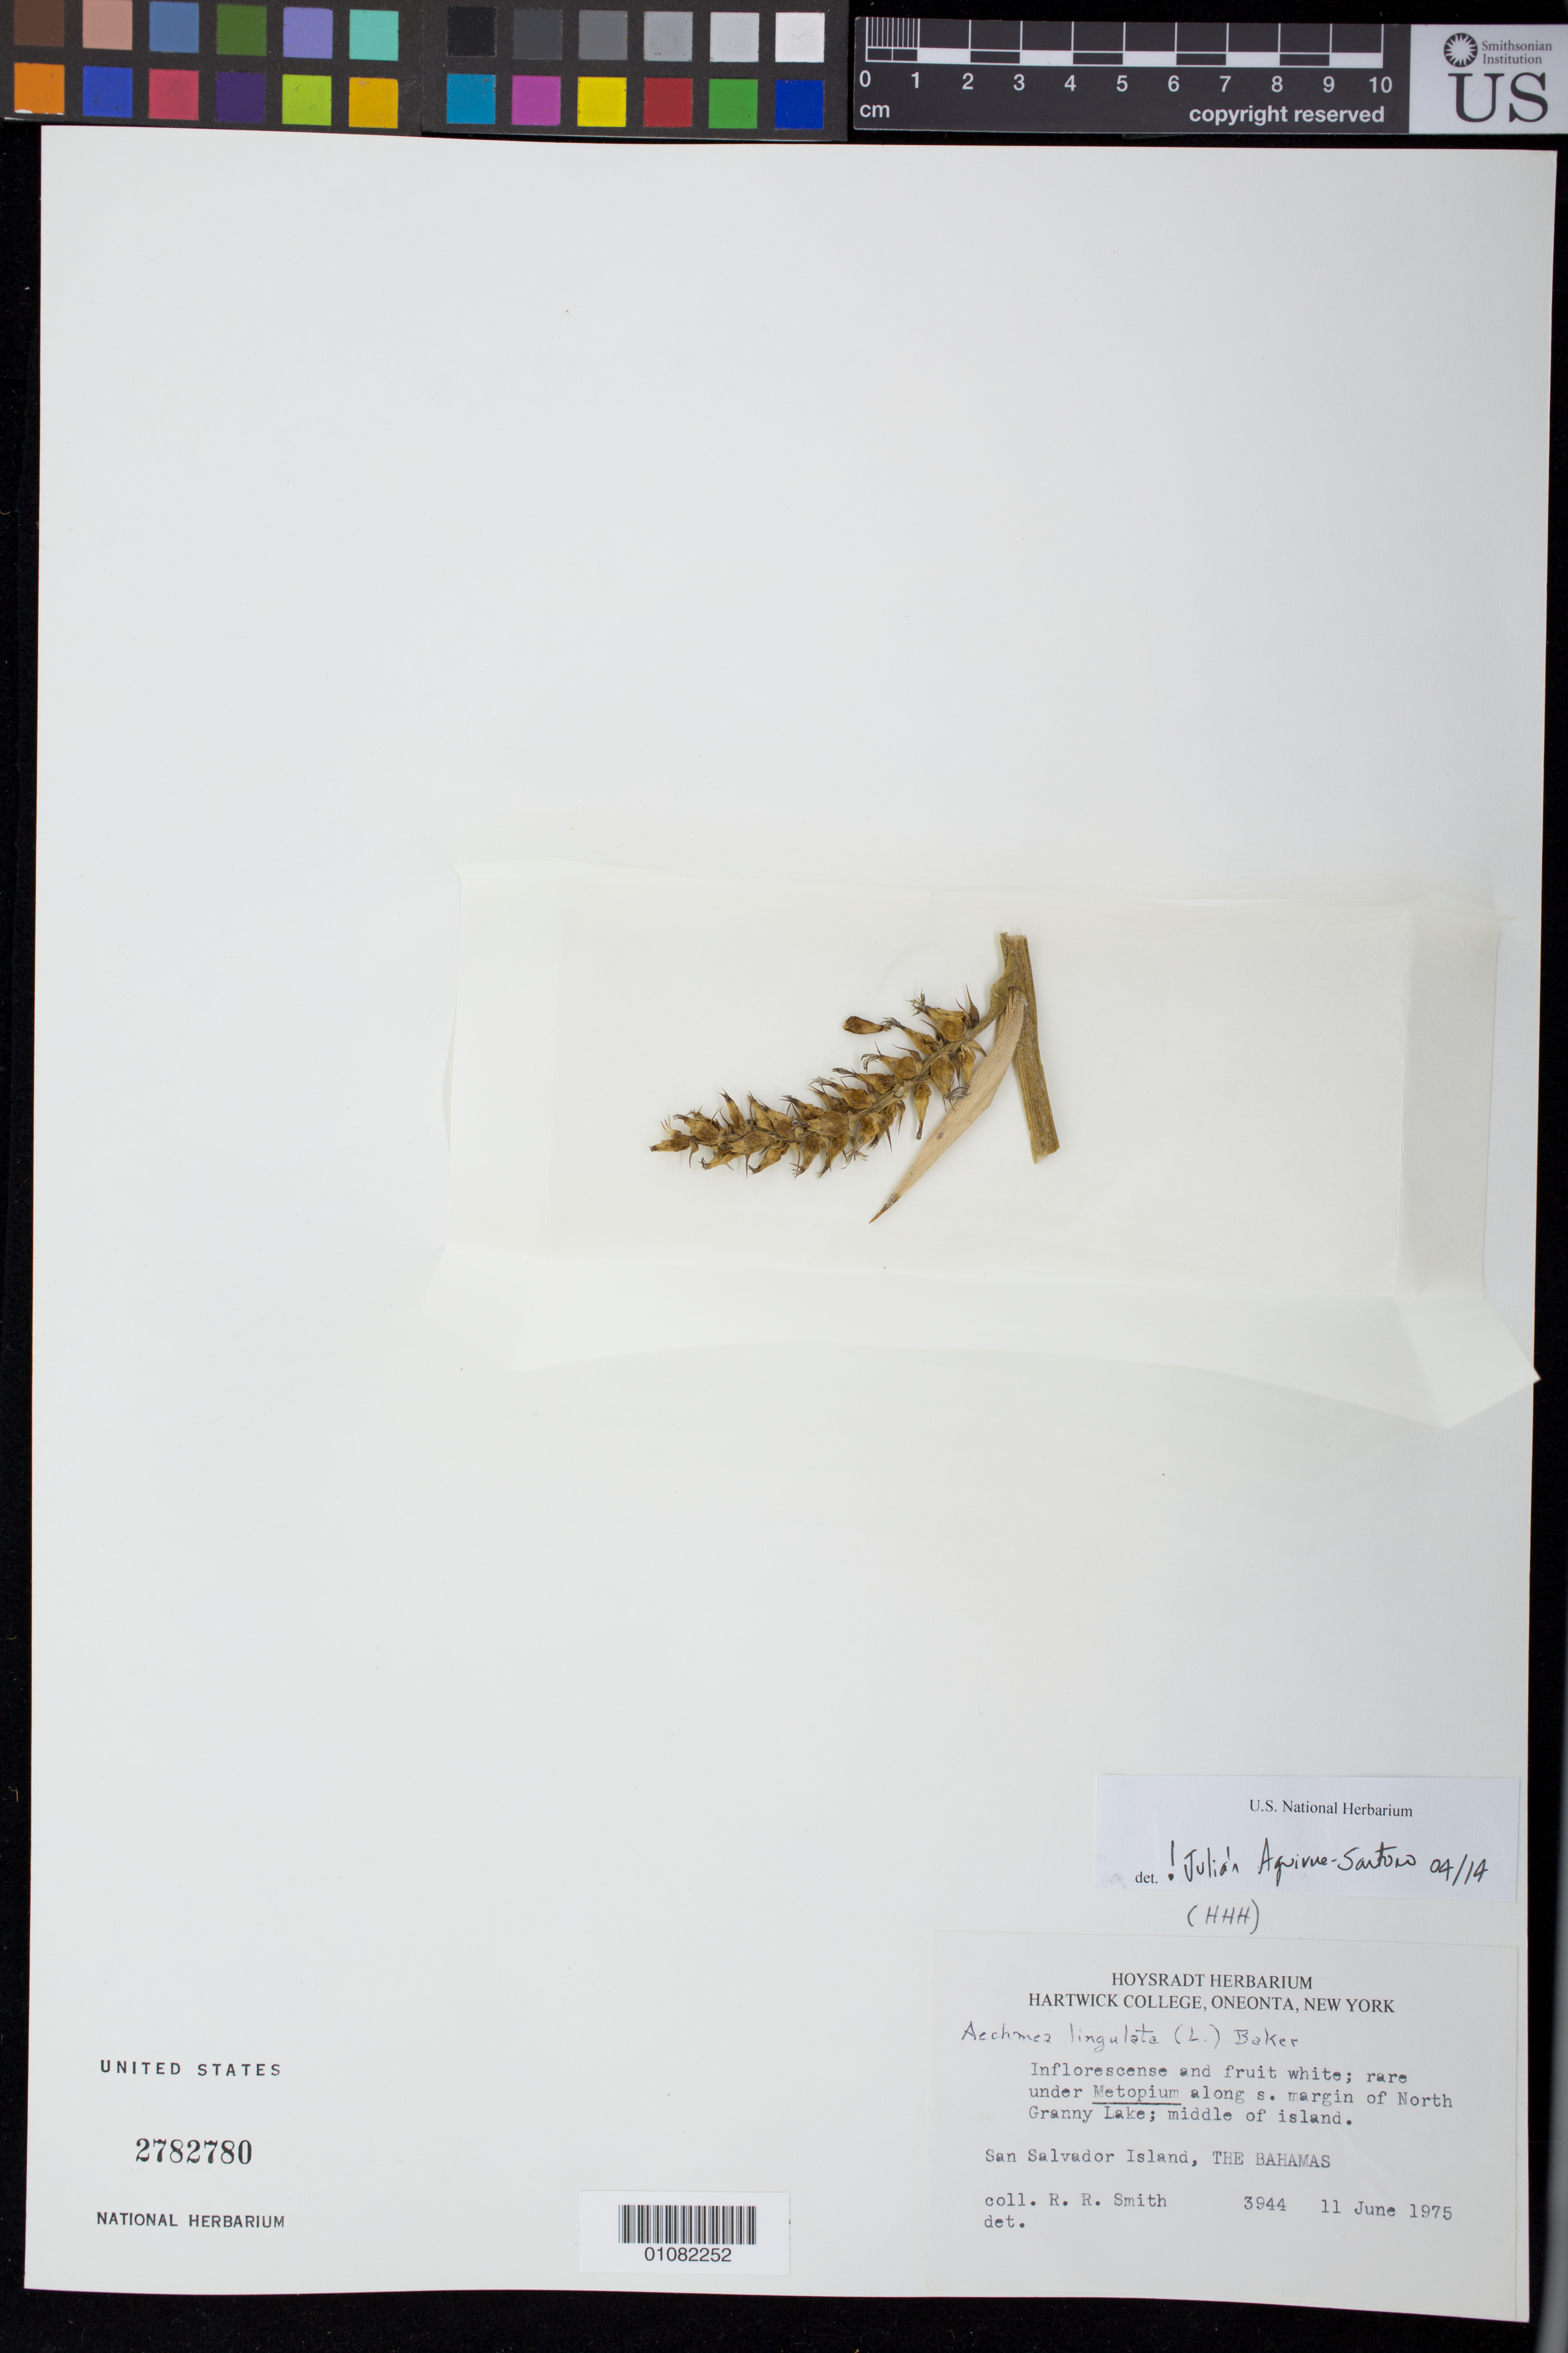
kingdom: Plantae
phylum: Tracheophyta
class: Liliopsida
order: Poales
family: Bromeliaceae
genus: Wittmackia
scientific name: Wittmackia lingulata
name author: (L.) Mez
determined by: Strong, Mark T., (BOT), Smithsonian Institution - National Museum of Natural History (UNITED STATES)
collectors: R. R. Smith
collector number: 3944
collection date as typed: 11 Jun 1975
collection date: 1975-06-11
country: Bahamas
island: San Salvador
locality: along S margin of North Granny Lake; middle of island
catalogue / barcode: US 2782780